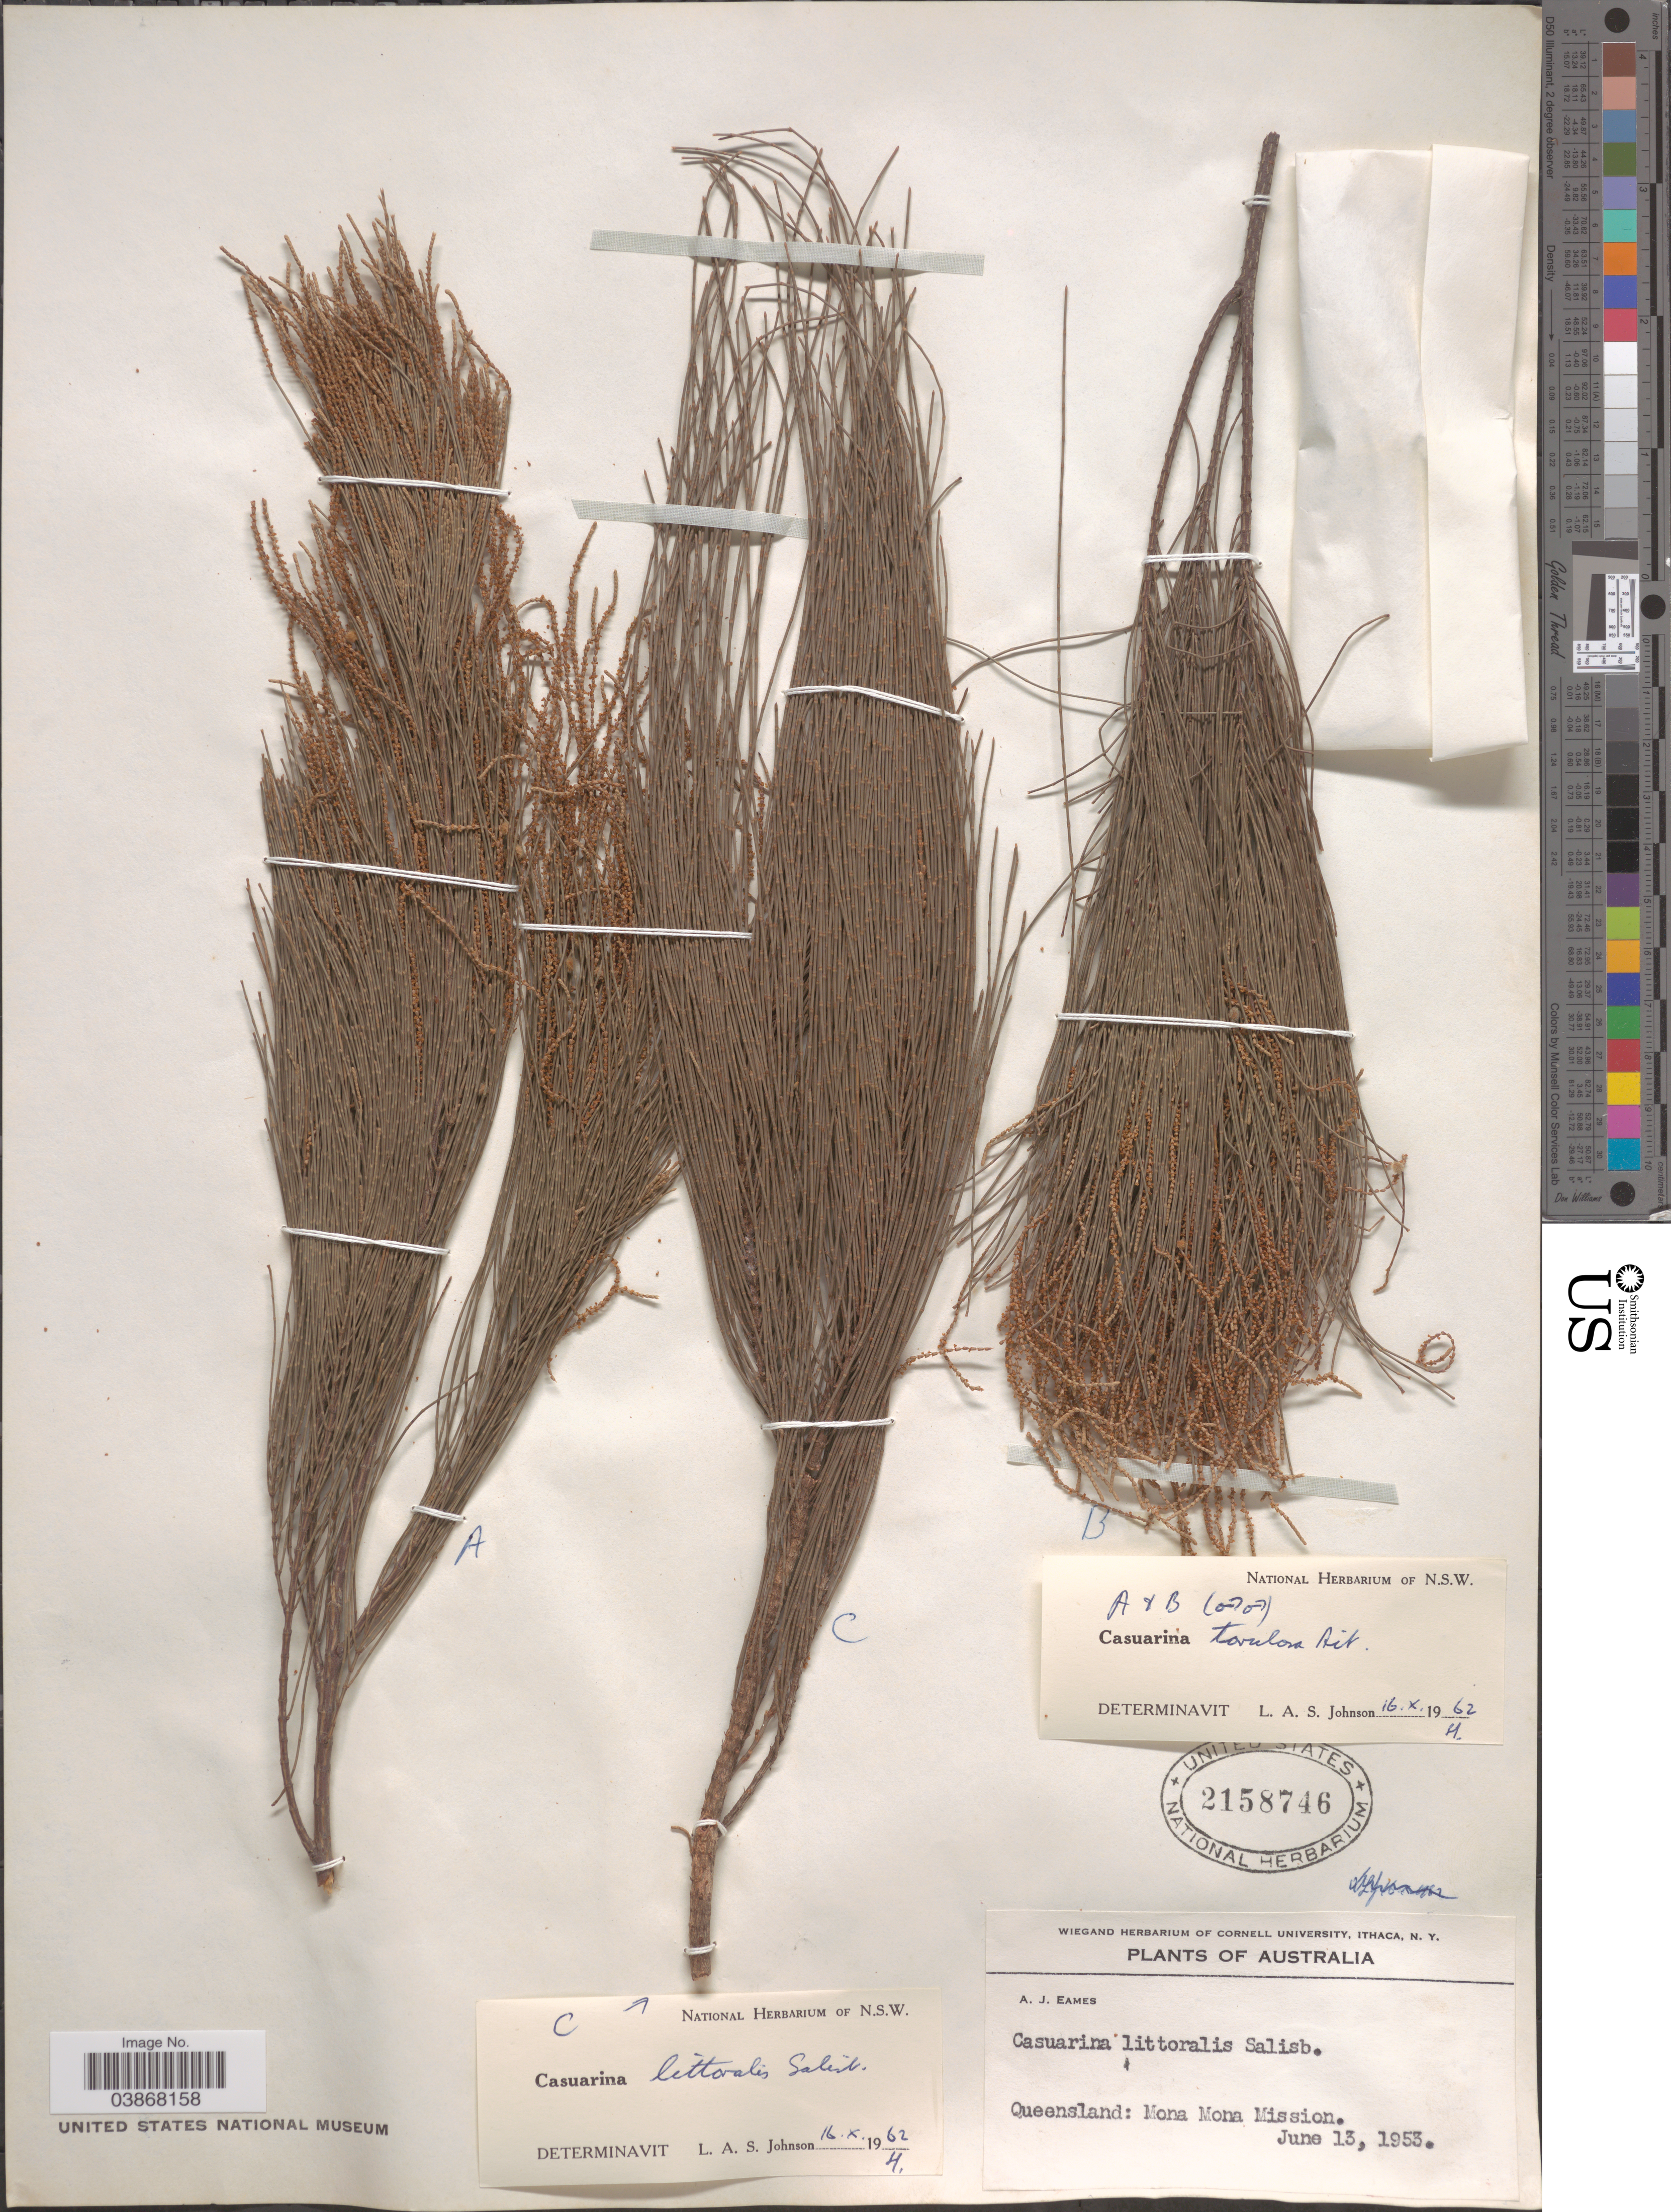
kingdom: Plantae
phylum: Tracheophyta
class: Magnoliopsida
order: Fagales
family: Casuarinaceae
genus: Allocasuarina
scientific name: Allocasuarina torulosa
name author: (Aiton) L.A.S. Johnson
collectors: A. J. Eames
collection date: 1953-06-13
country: Australia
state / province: Queensland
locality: Mona Mona Mission.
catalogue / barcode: US 2158746